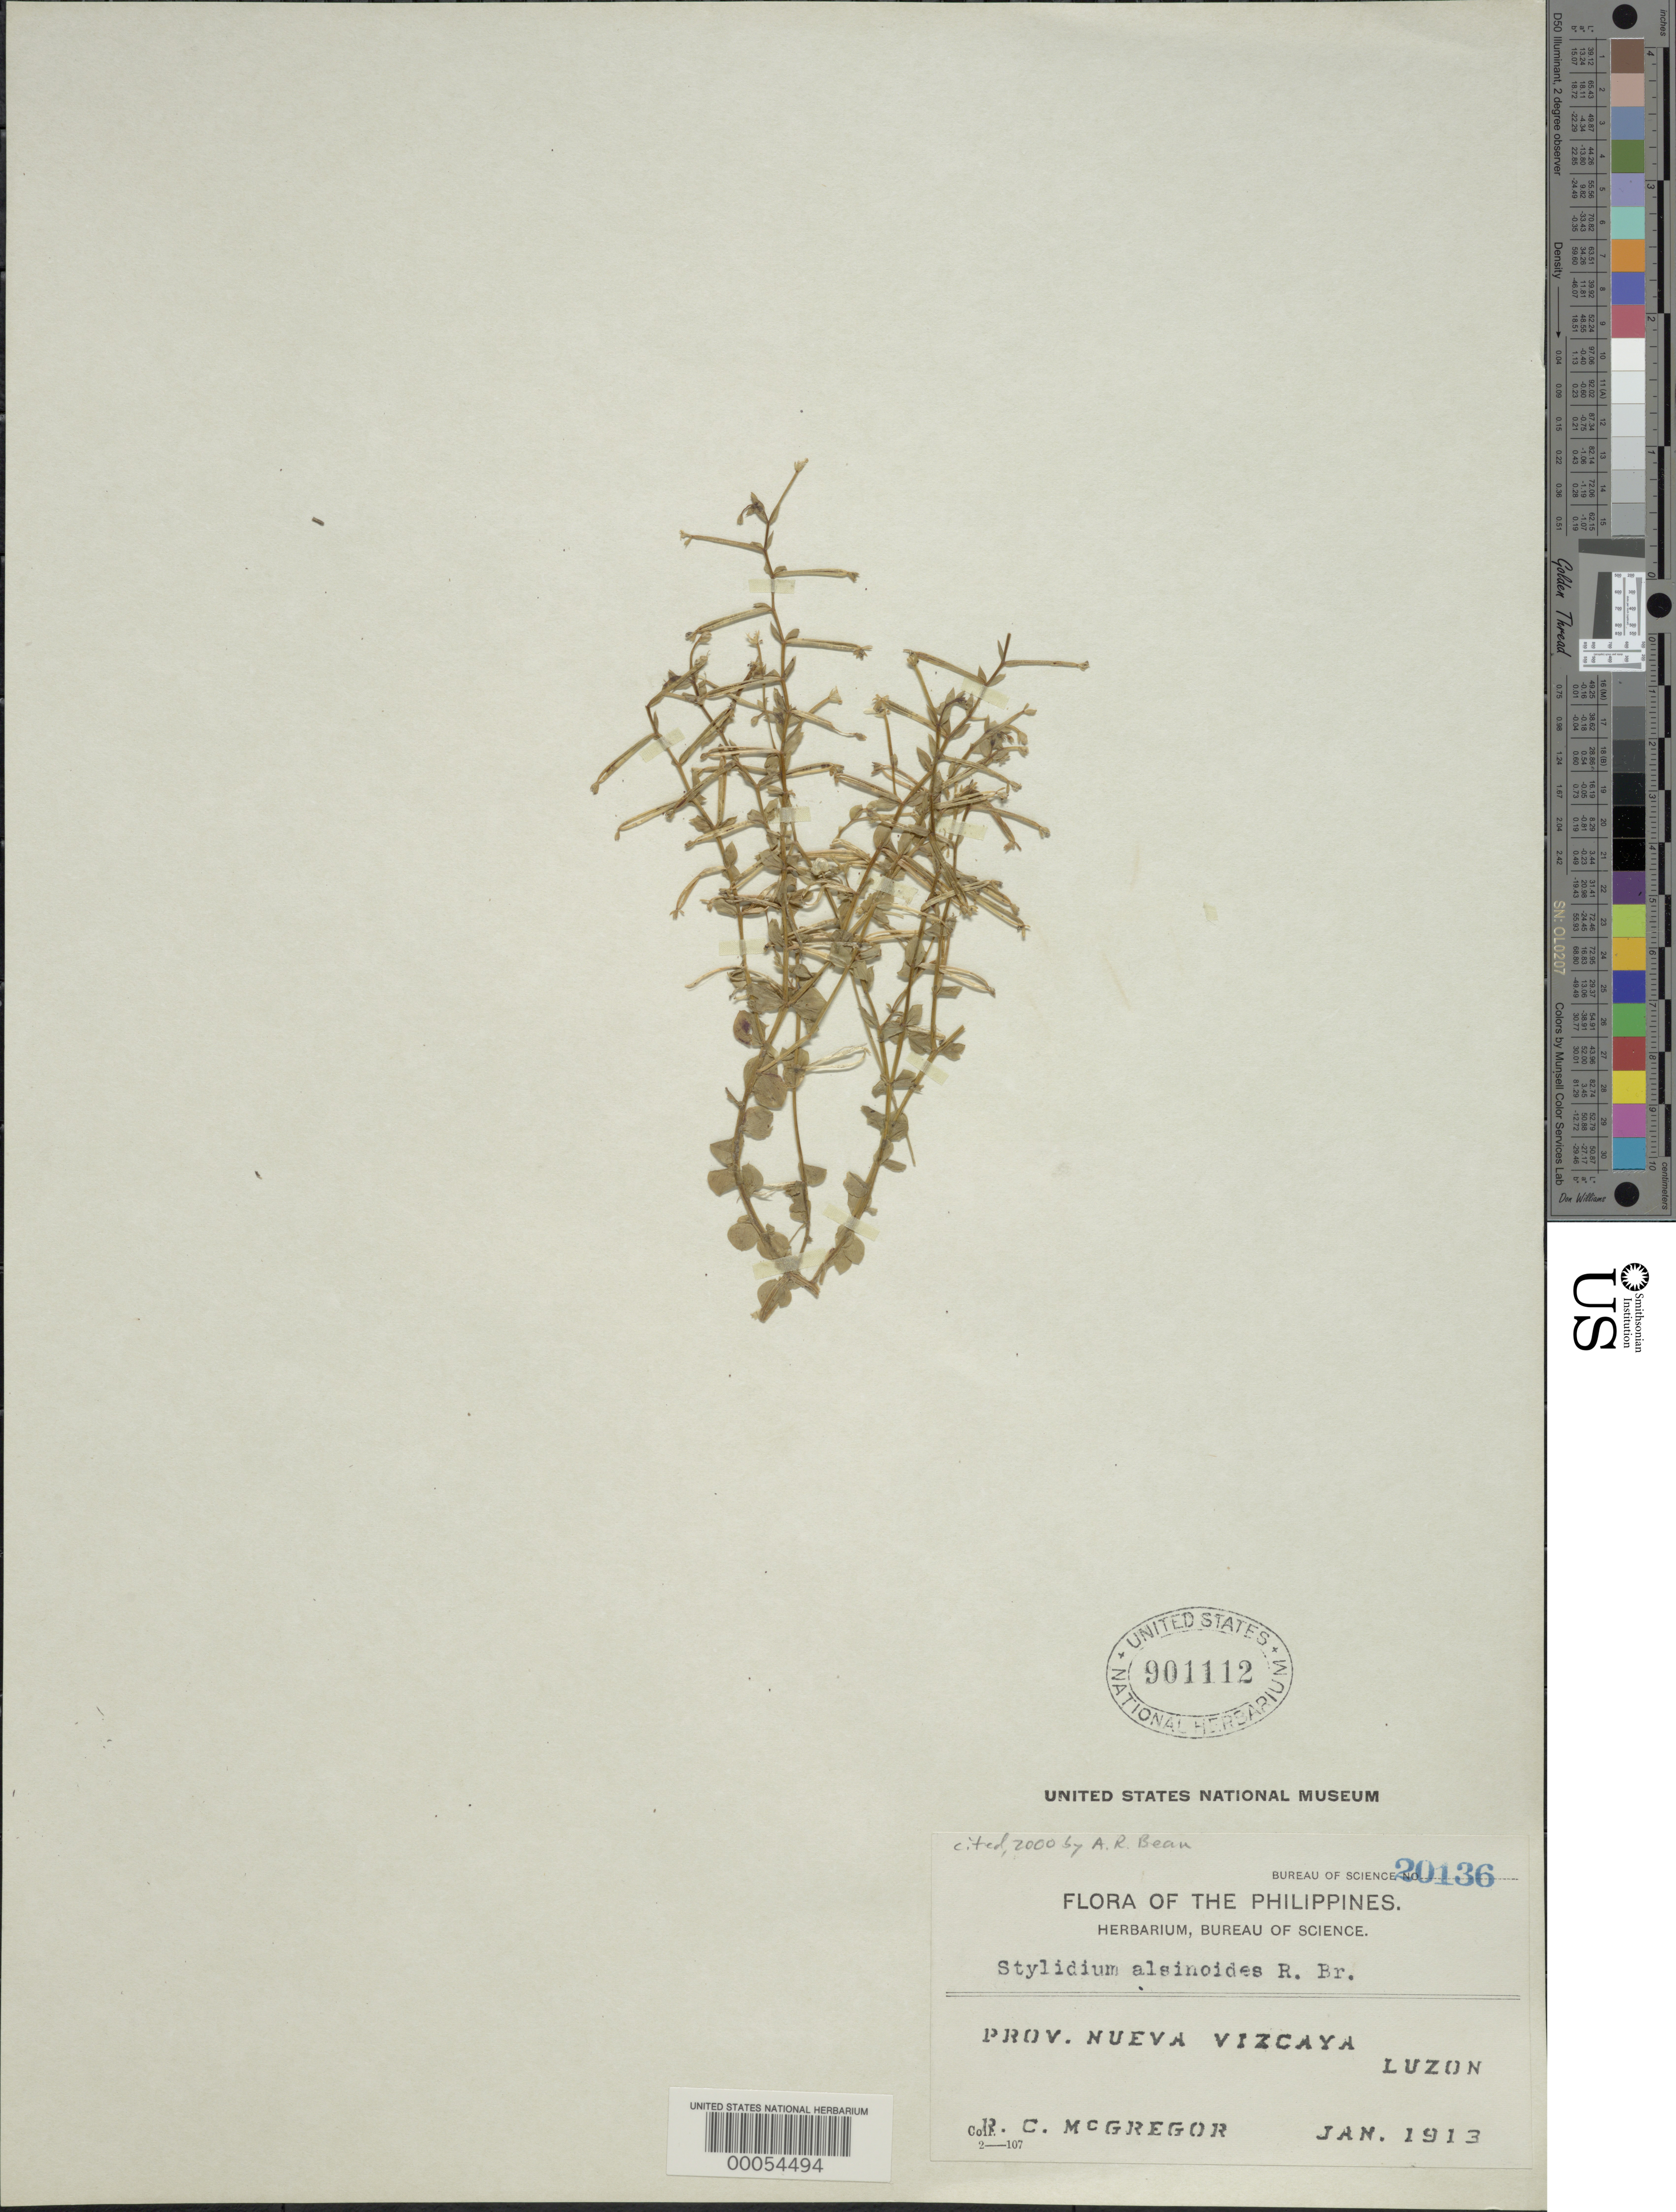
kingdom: Plantae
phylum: Tracheophyta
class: Magnoliopsida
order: Asterales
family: Stylidiaceae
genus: Stylidium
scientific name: Stylidium alsinoides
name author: R. Br.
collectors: R. C. McGregor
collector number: Bureau of Science 20136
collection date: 1913-01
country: Philippines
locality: Prov. Nueva Vizcaya. Luzon.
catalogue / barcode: US 901112